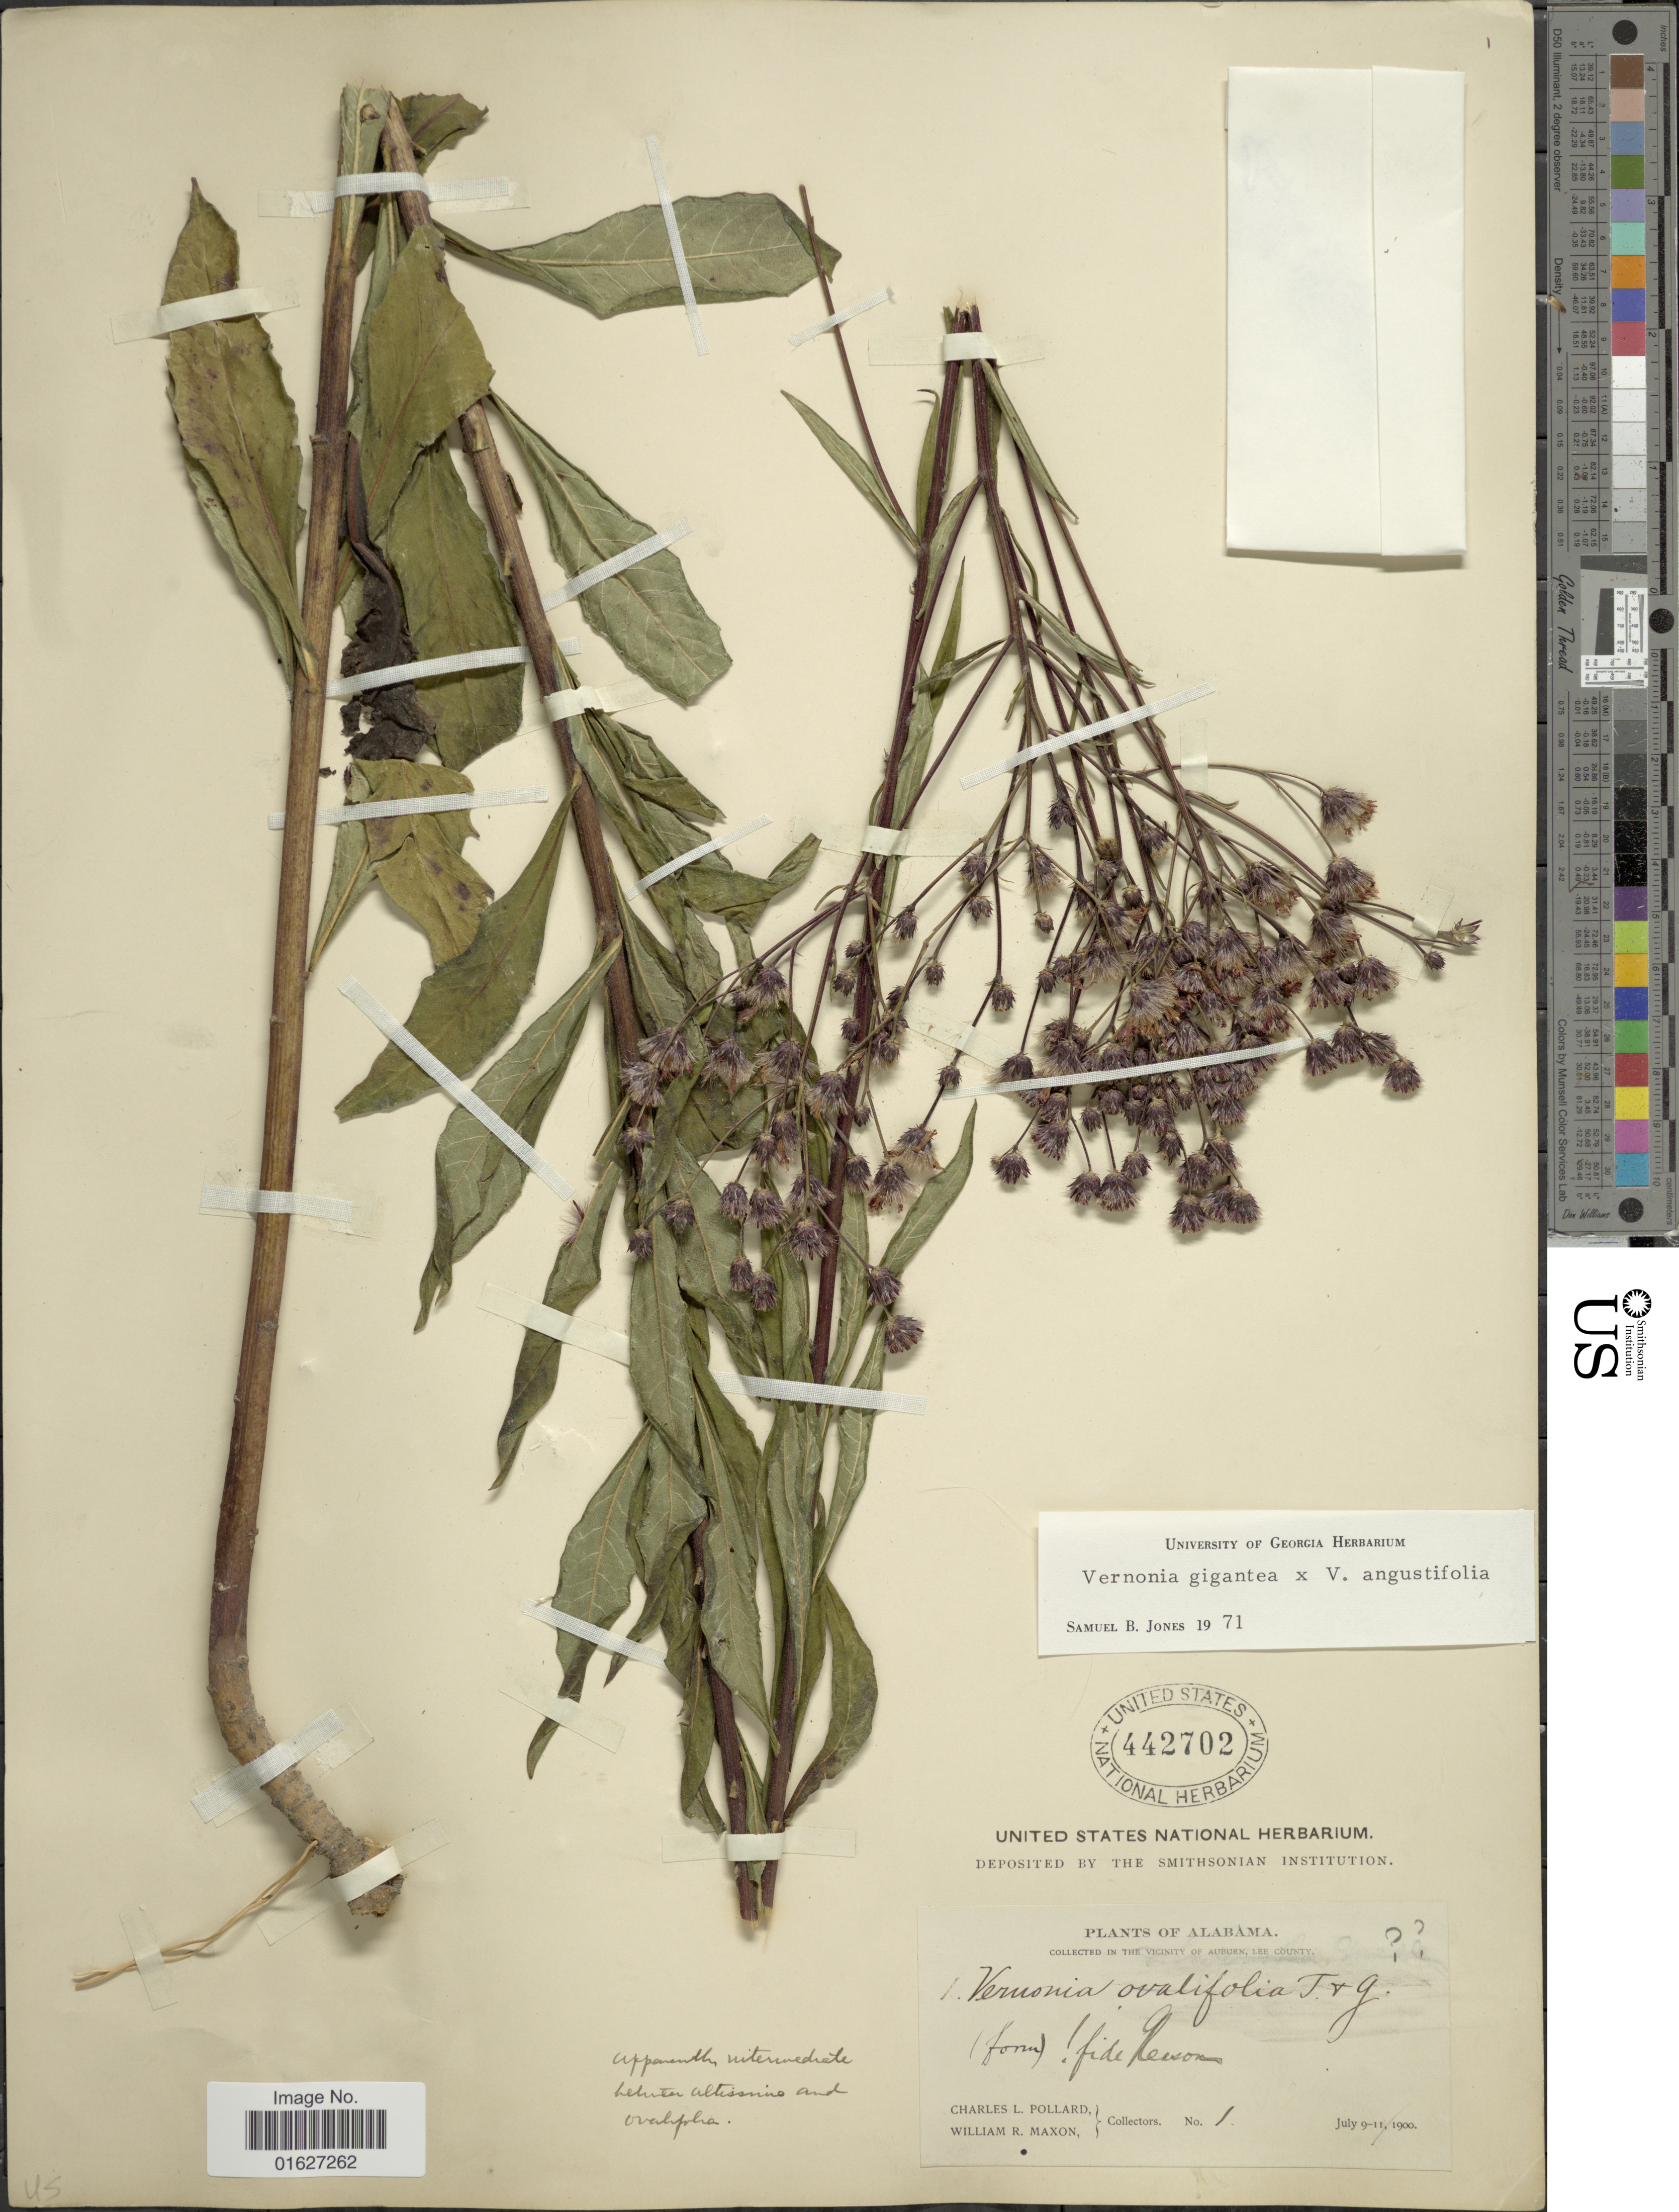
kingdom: Plantae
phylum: Tracheophyta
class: Magnoliopsida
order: Asterales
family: Asteraceae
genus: Vernonia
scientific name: Vernonia gigantea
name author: (Walter) Trel.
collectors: C. L. Pollard & W. R. Maxon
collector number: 1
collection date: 1900-07-09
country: United States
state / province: Alabama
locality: Alabama. in the vicinity of Auburn, Lee County.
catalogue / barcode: US 442702